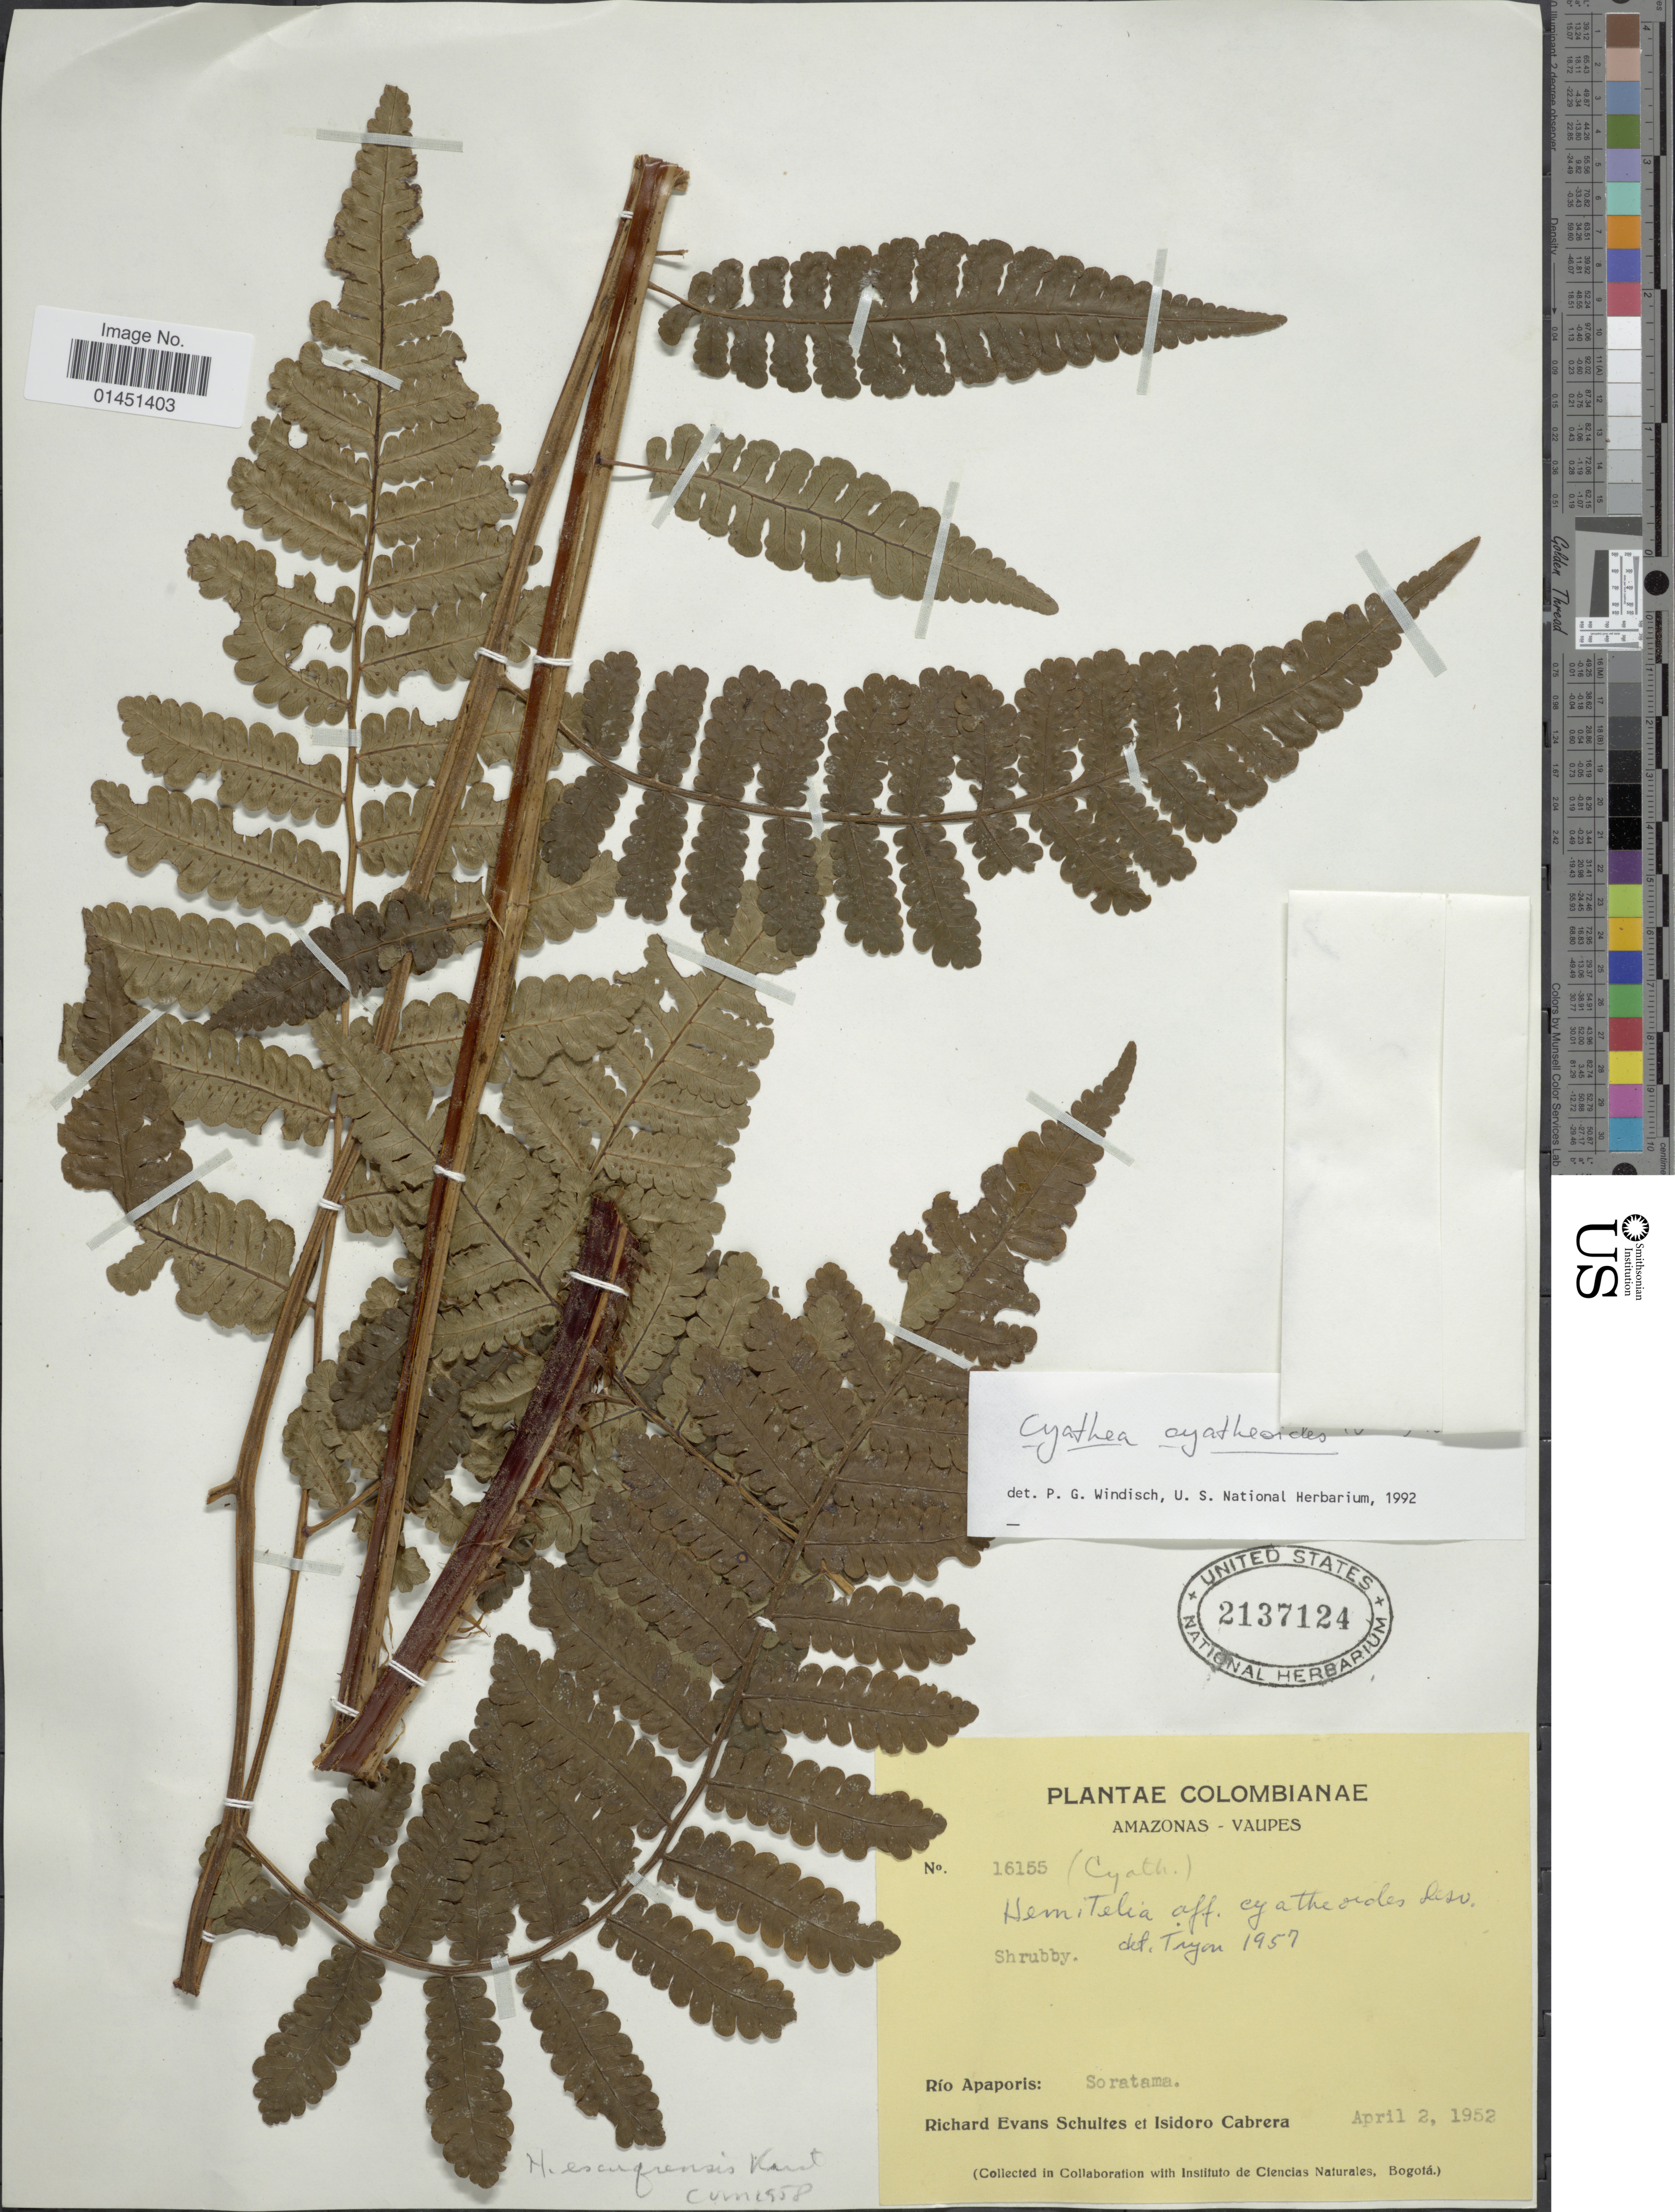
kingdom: Plantae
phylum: Tracheophyta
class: Polypodiopsida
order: Cyatheales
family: Cyatheaceae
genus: Cyathea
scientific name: Cyathea cyatheoides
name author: (Desv.) K.U. Kramer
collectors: R. E. Schultes & I. Cabrera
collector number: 16155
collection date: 1952-04-02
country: Colombia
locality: Amazonas - Vaupes, Rio Apaporis: Soratama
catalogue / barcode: US 2137124